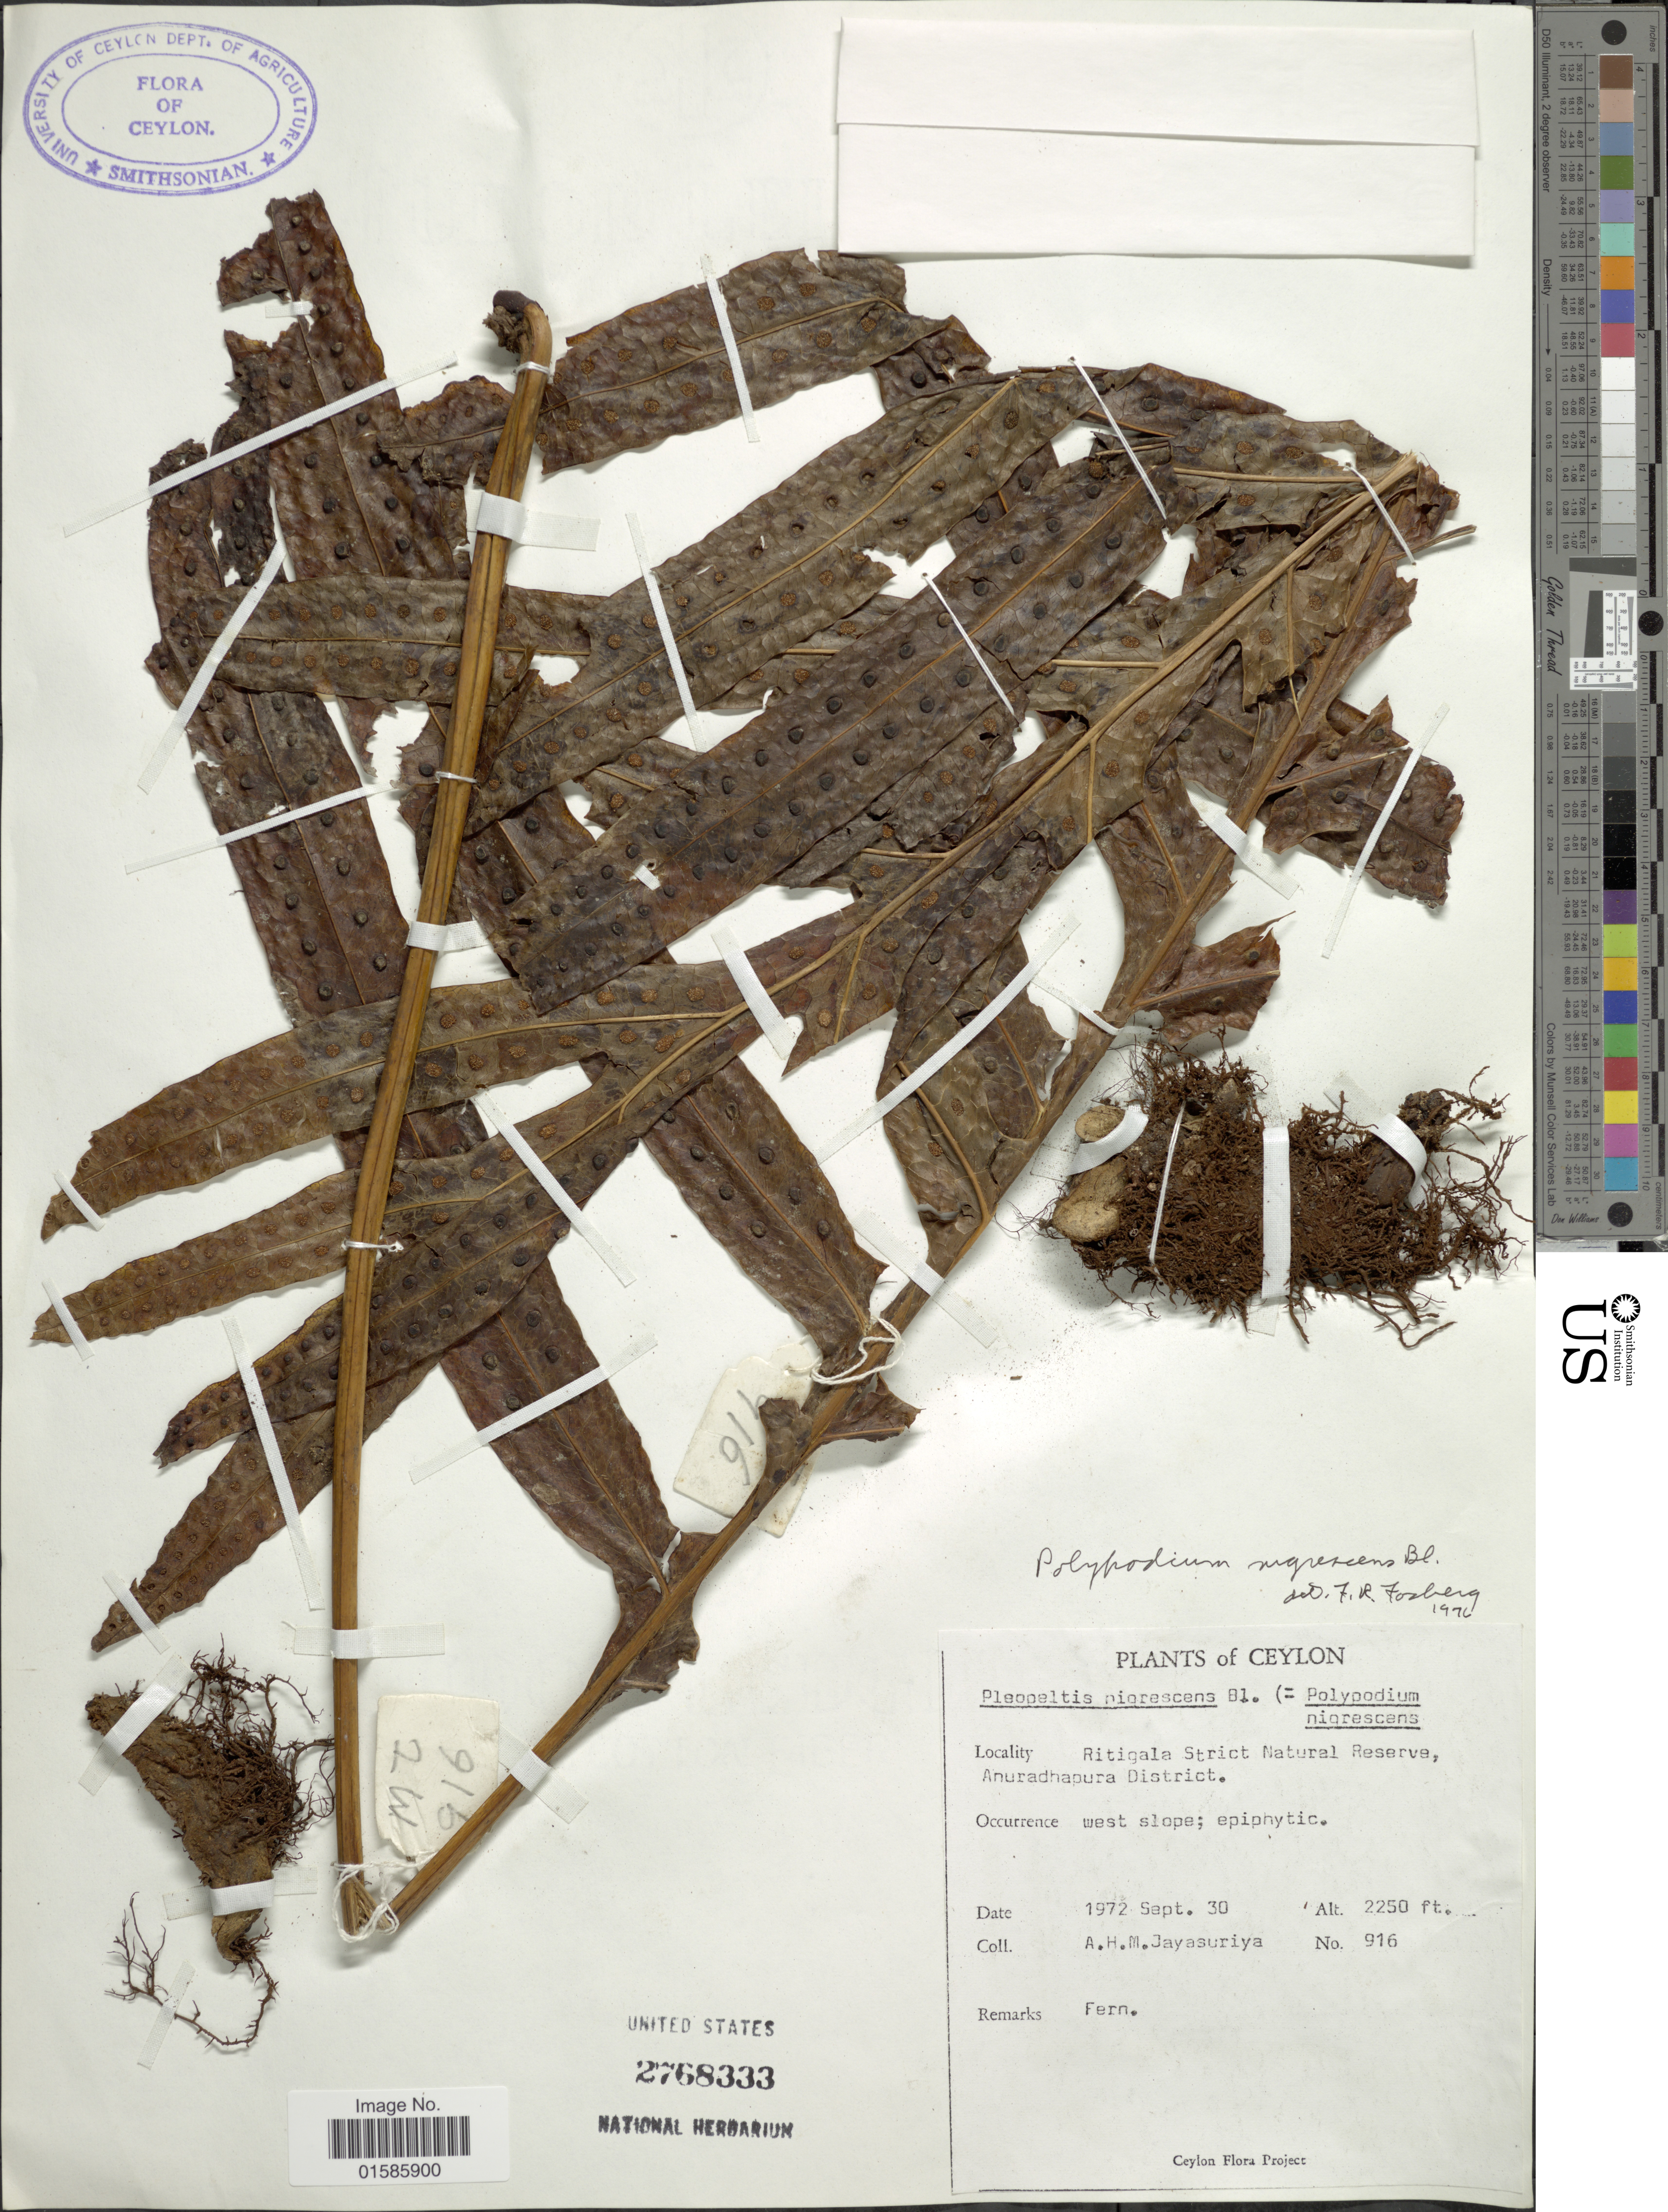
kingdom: Plantae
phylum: Tracheophyta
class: Polypodiopsida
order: Polypodiales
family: Polypodiaceae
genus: Microsorum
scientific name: Microsorum nigrescens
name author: (Blume) Copel.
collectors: A. Jayasuriya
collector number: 916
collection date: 1972-09-30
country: Sri Lanka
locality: Ceylon, Ritigala Strict Natural Reserve, Anuradhapura District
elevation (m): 686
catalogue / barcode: US 2768333